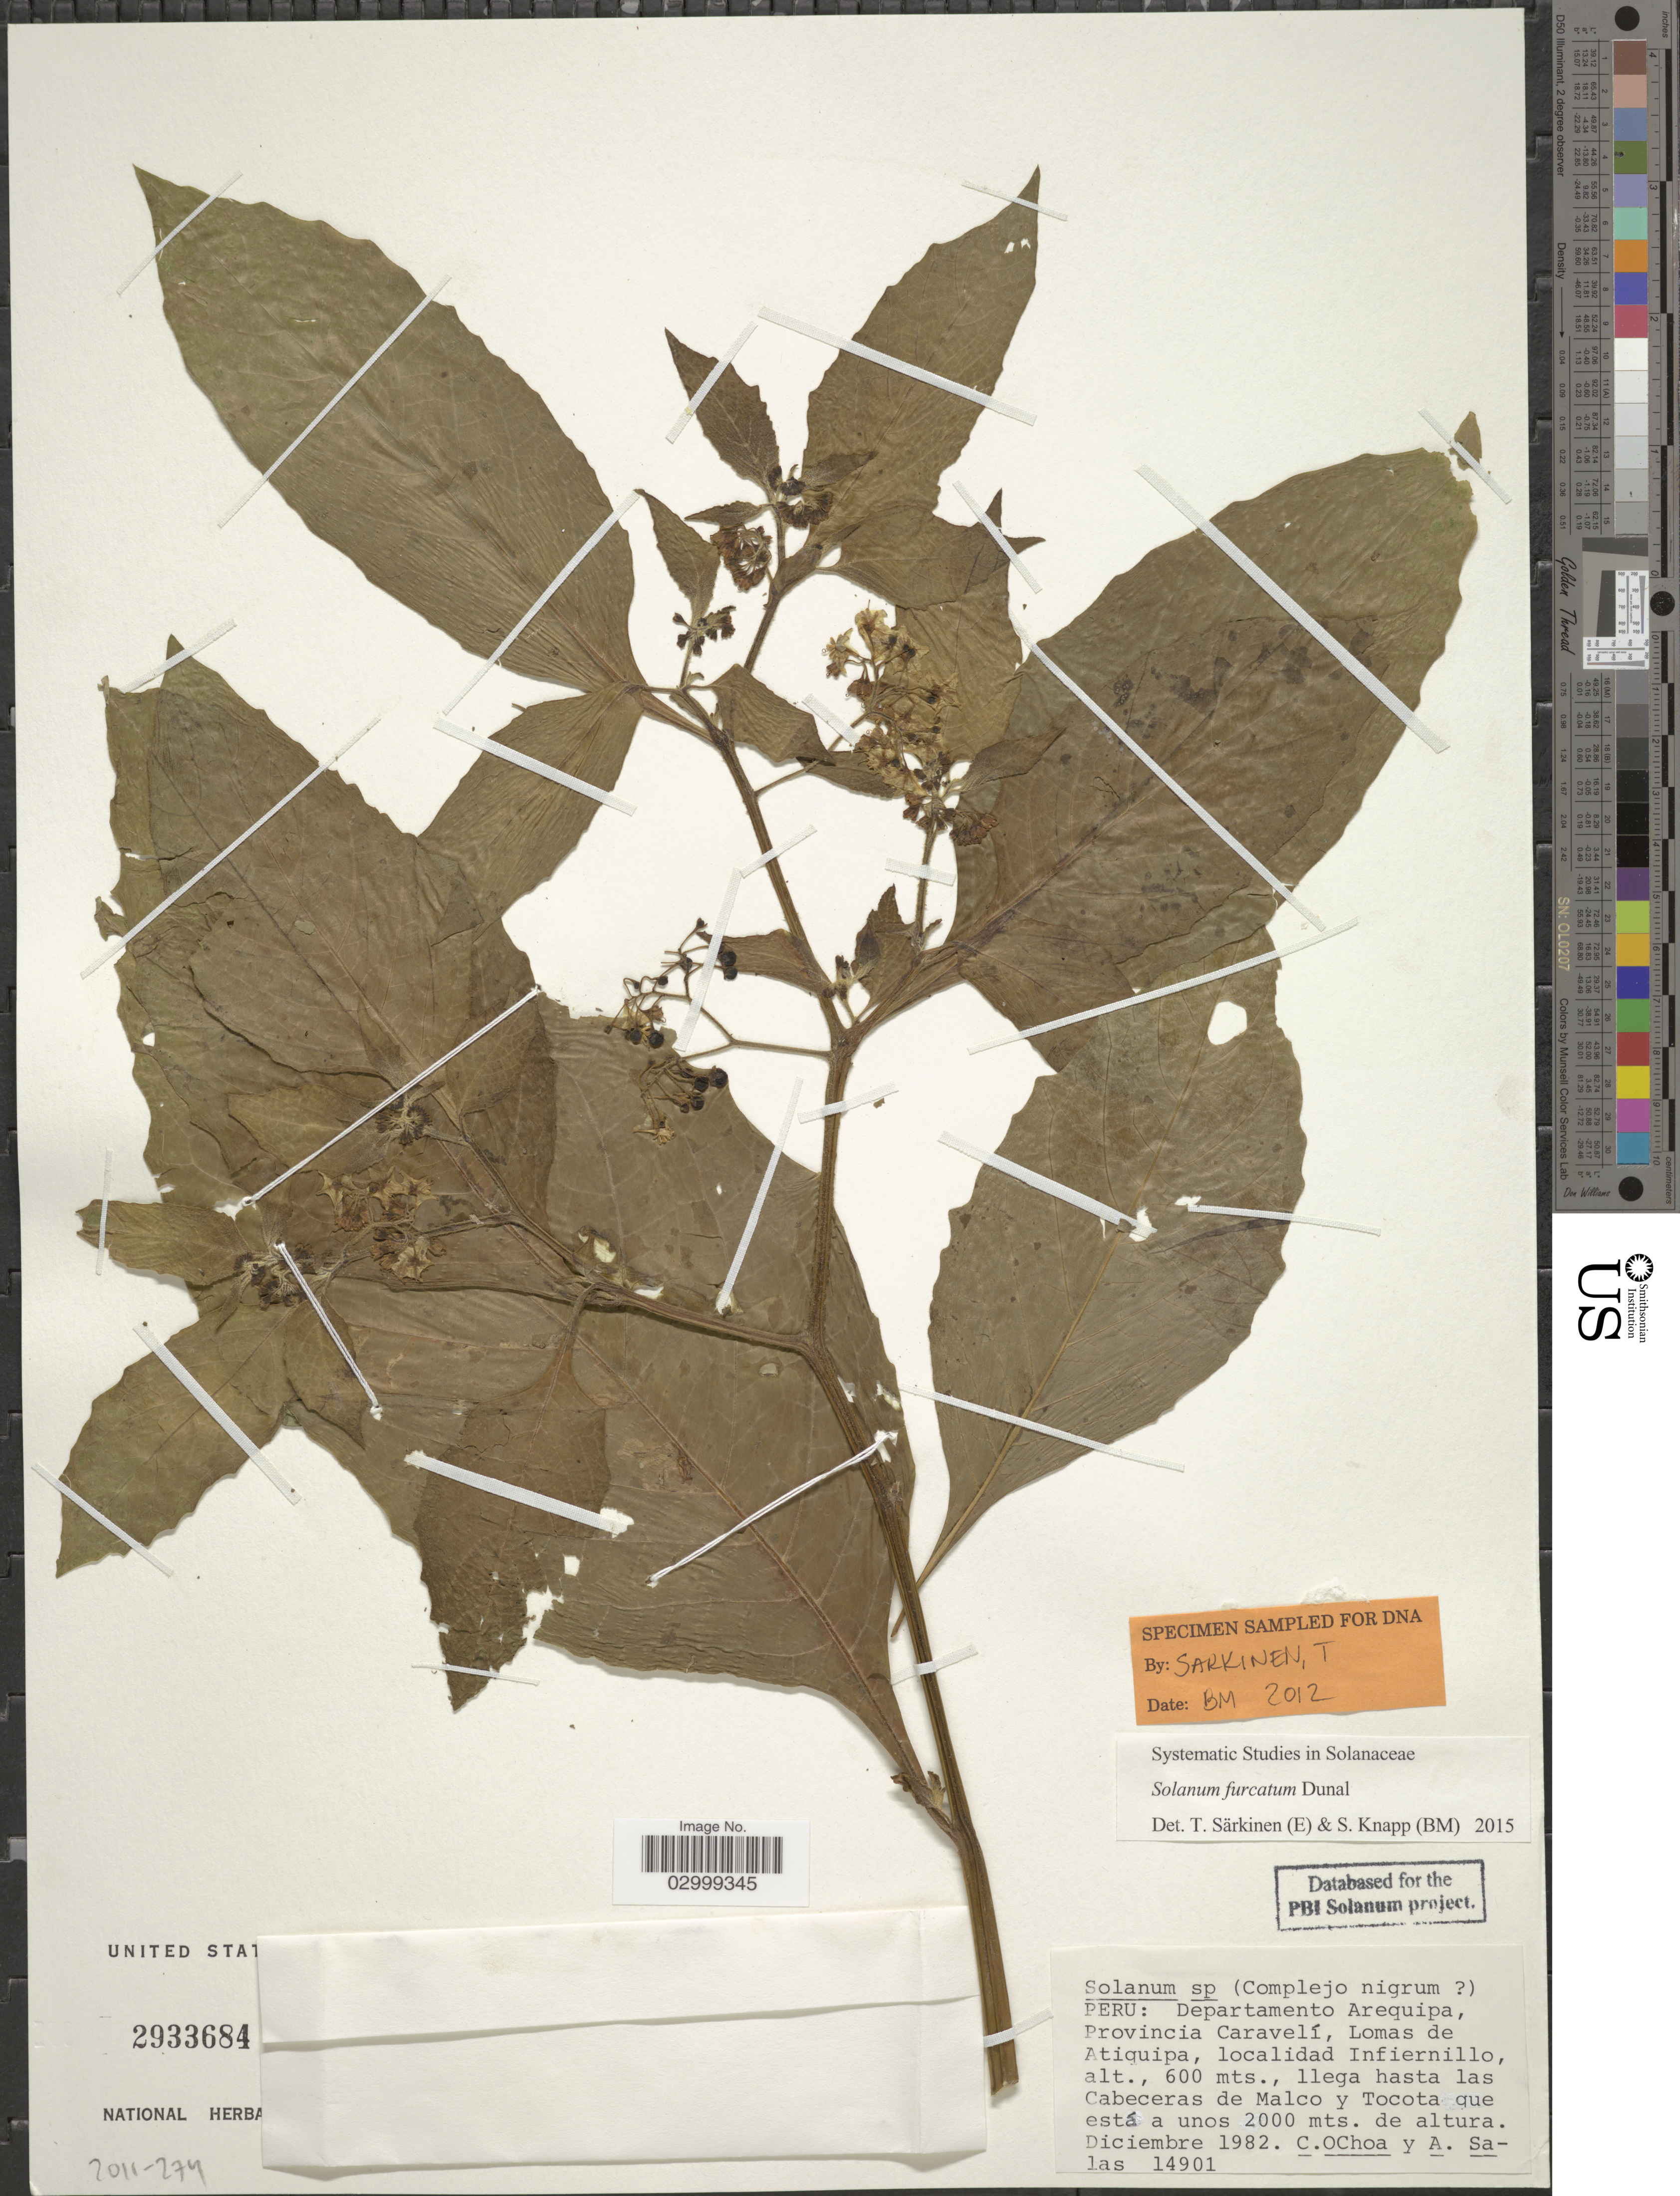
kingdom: Plantae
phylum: Tracheophyta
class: Magnoliopsida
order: Solanales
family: Solanaceae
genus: Solanum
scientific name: Solanum grandidentatum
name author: Phil.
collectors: C. Ochoa & A. Salas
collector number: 14901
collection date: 1982-12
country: Peru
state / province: Arequipa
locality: Departamento Arequipa, Provincia Caravelí, Lomas de Atiquipa, localidad Infiernillo.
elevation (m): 600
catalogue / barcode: US 2933684